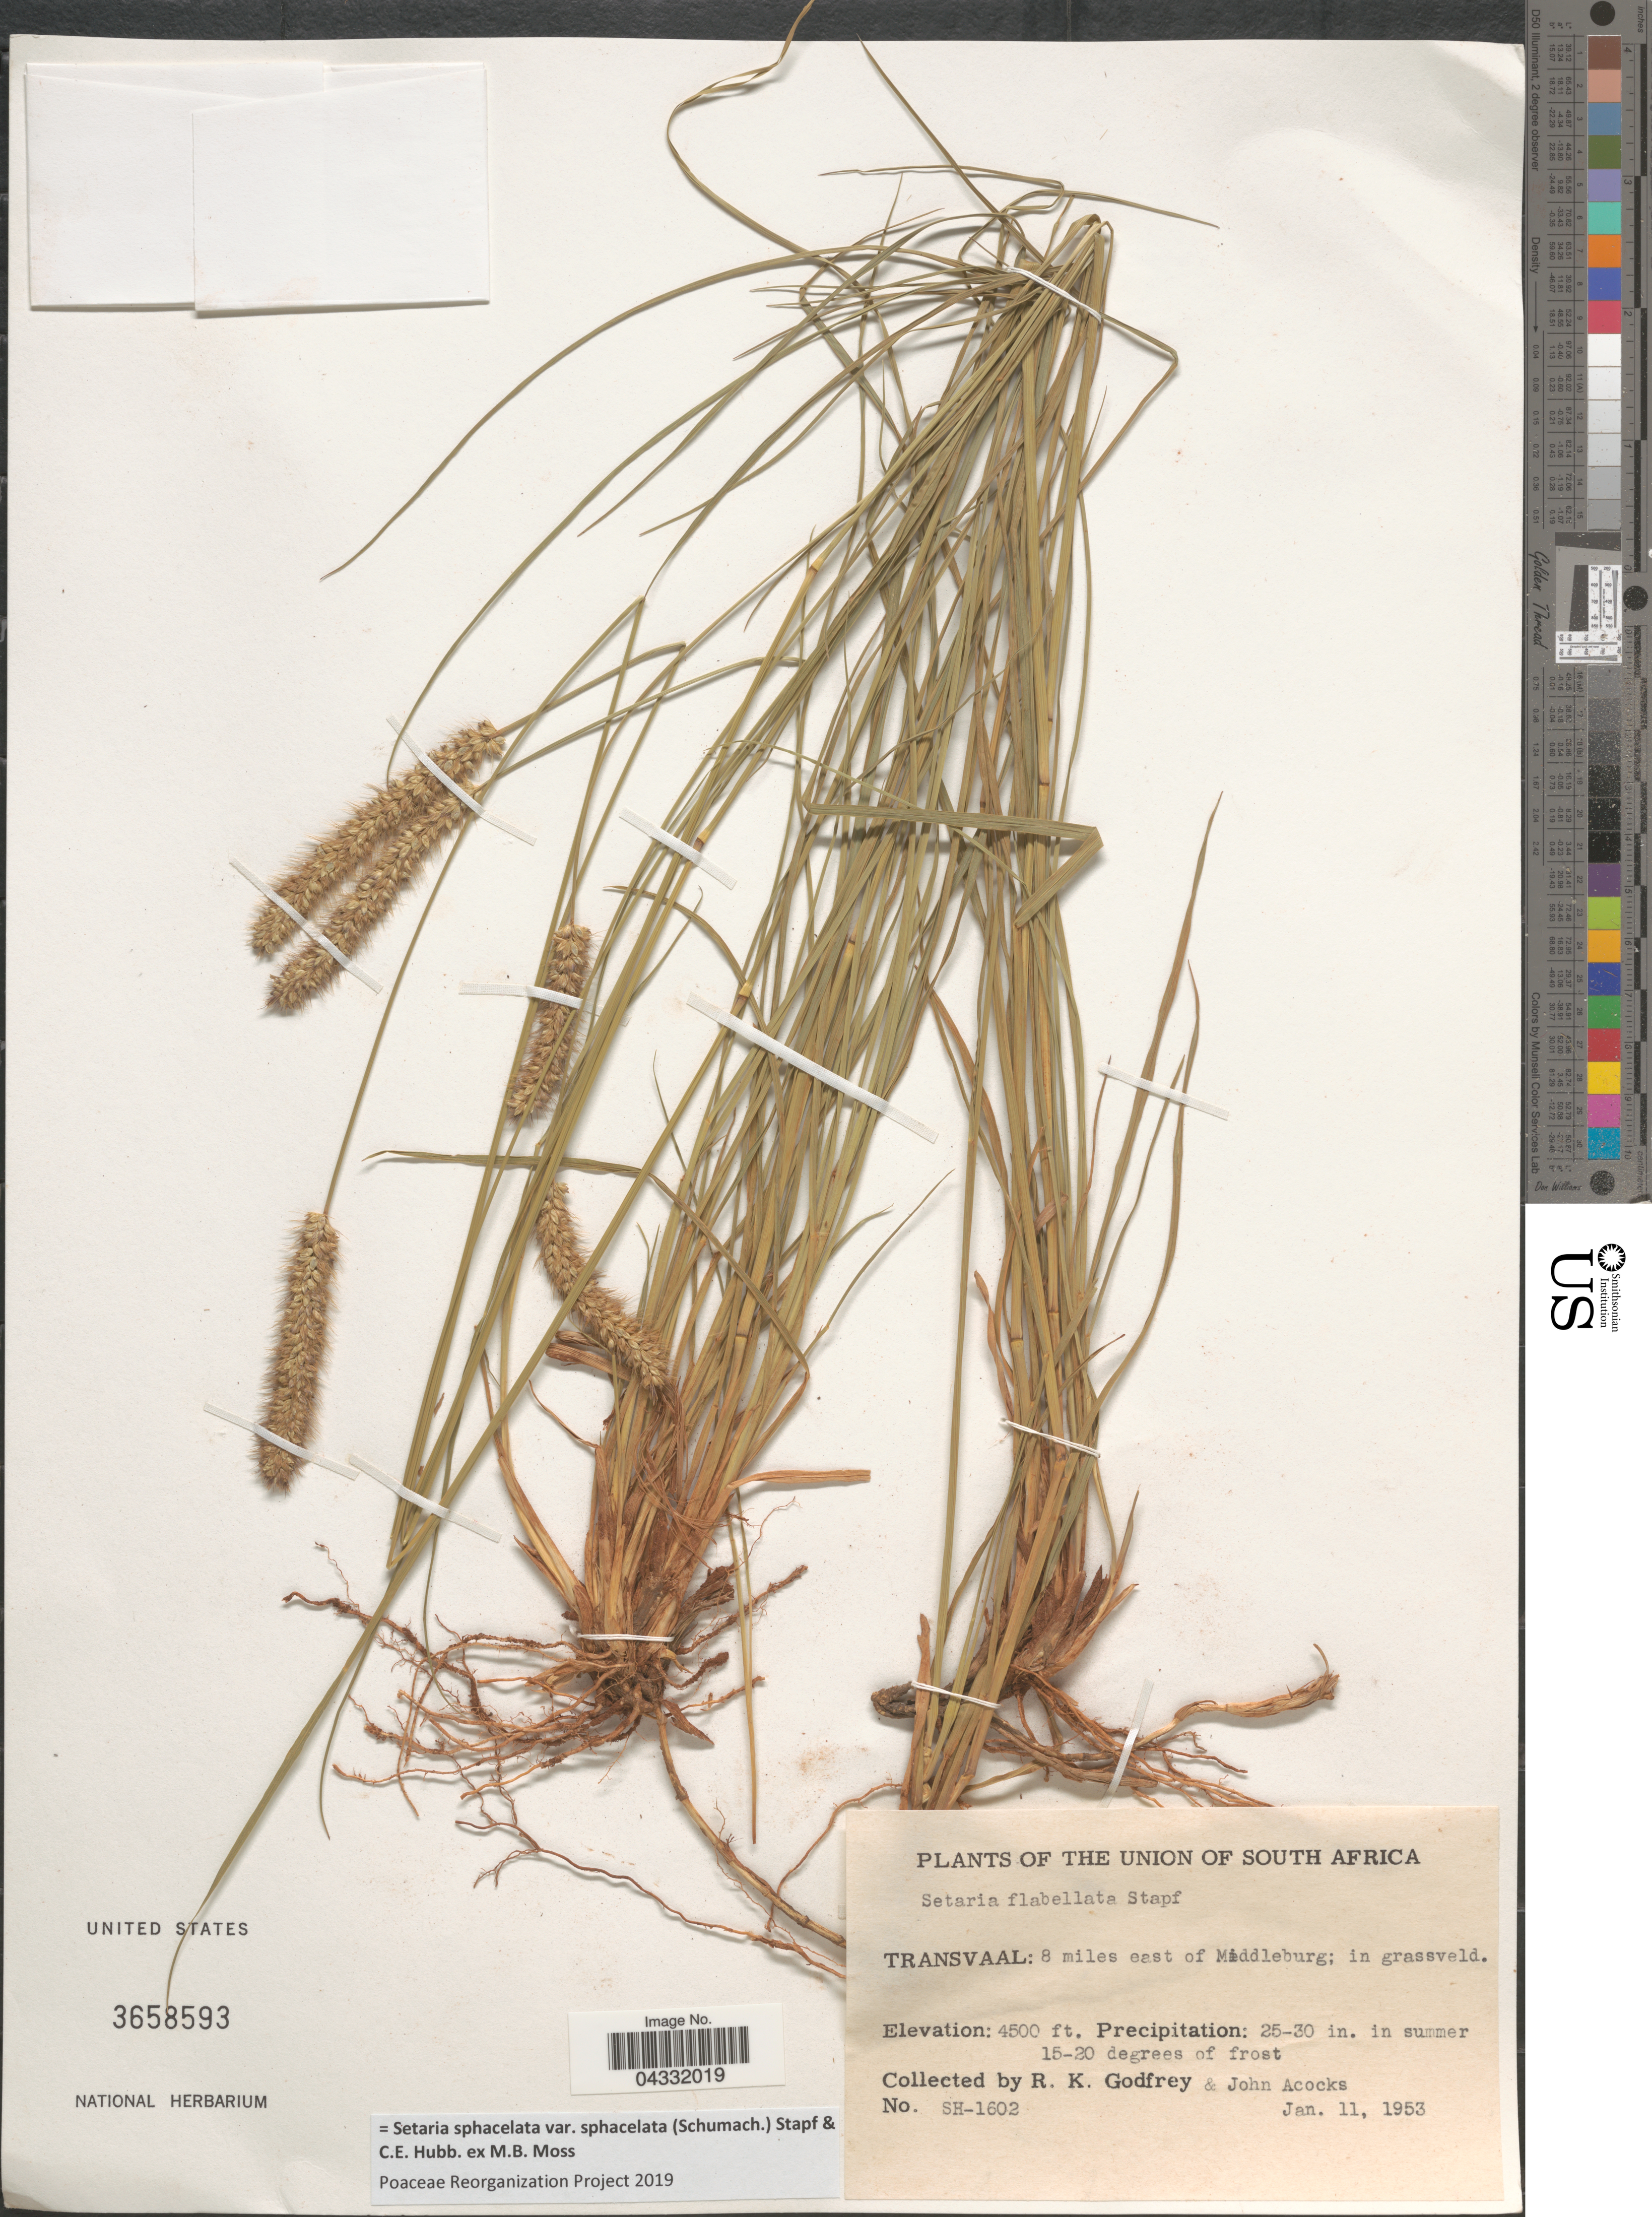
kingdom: Plantae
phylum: Tracheophyta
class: Liliopsida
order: Poales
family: Poaceae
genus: Setaria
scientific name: Setaria sphacelata var. sphacelata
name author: (Schumach.) Stapf & C. E. Hubb. ex M.B. Moss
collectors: R. K. Godfrey & J. P. Acocks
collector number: SH-1602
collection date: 1953-01-11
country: South Africa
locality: Union of South Africa. Transvaal: 8 miles east of Middleburg.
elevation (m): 1372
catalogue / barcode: US 3658593